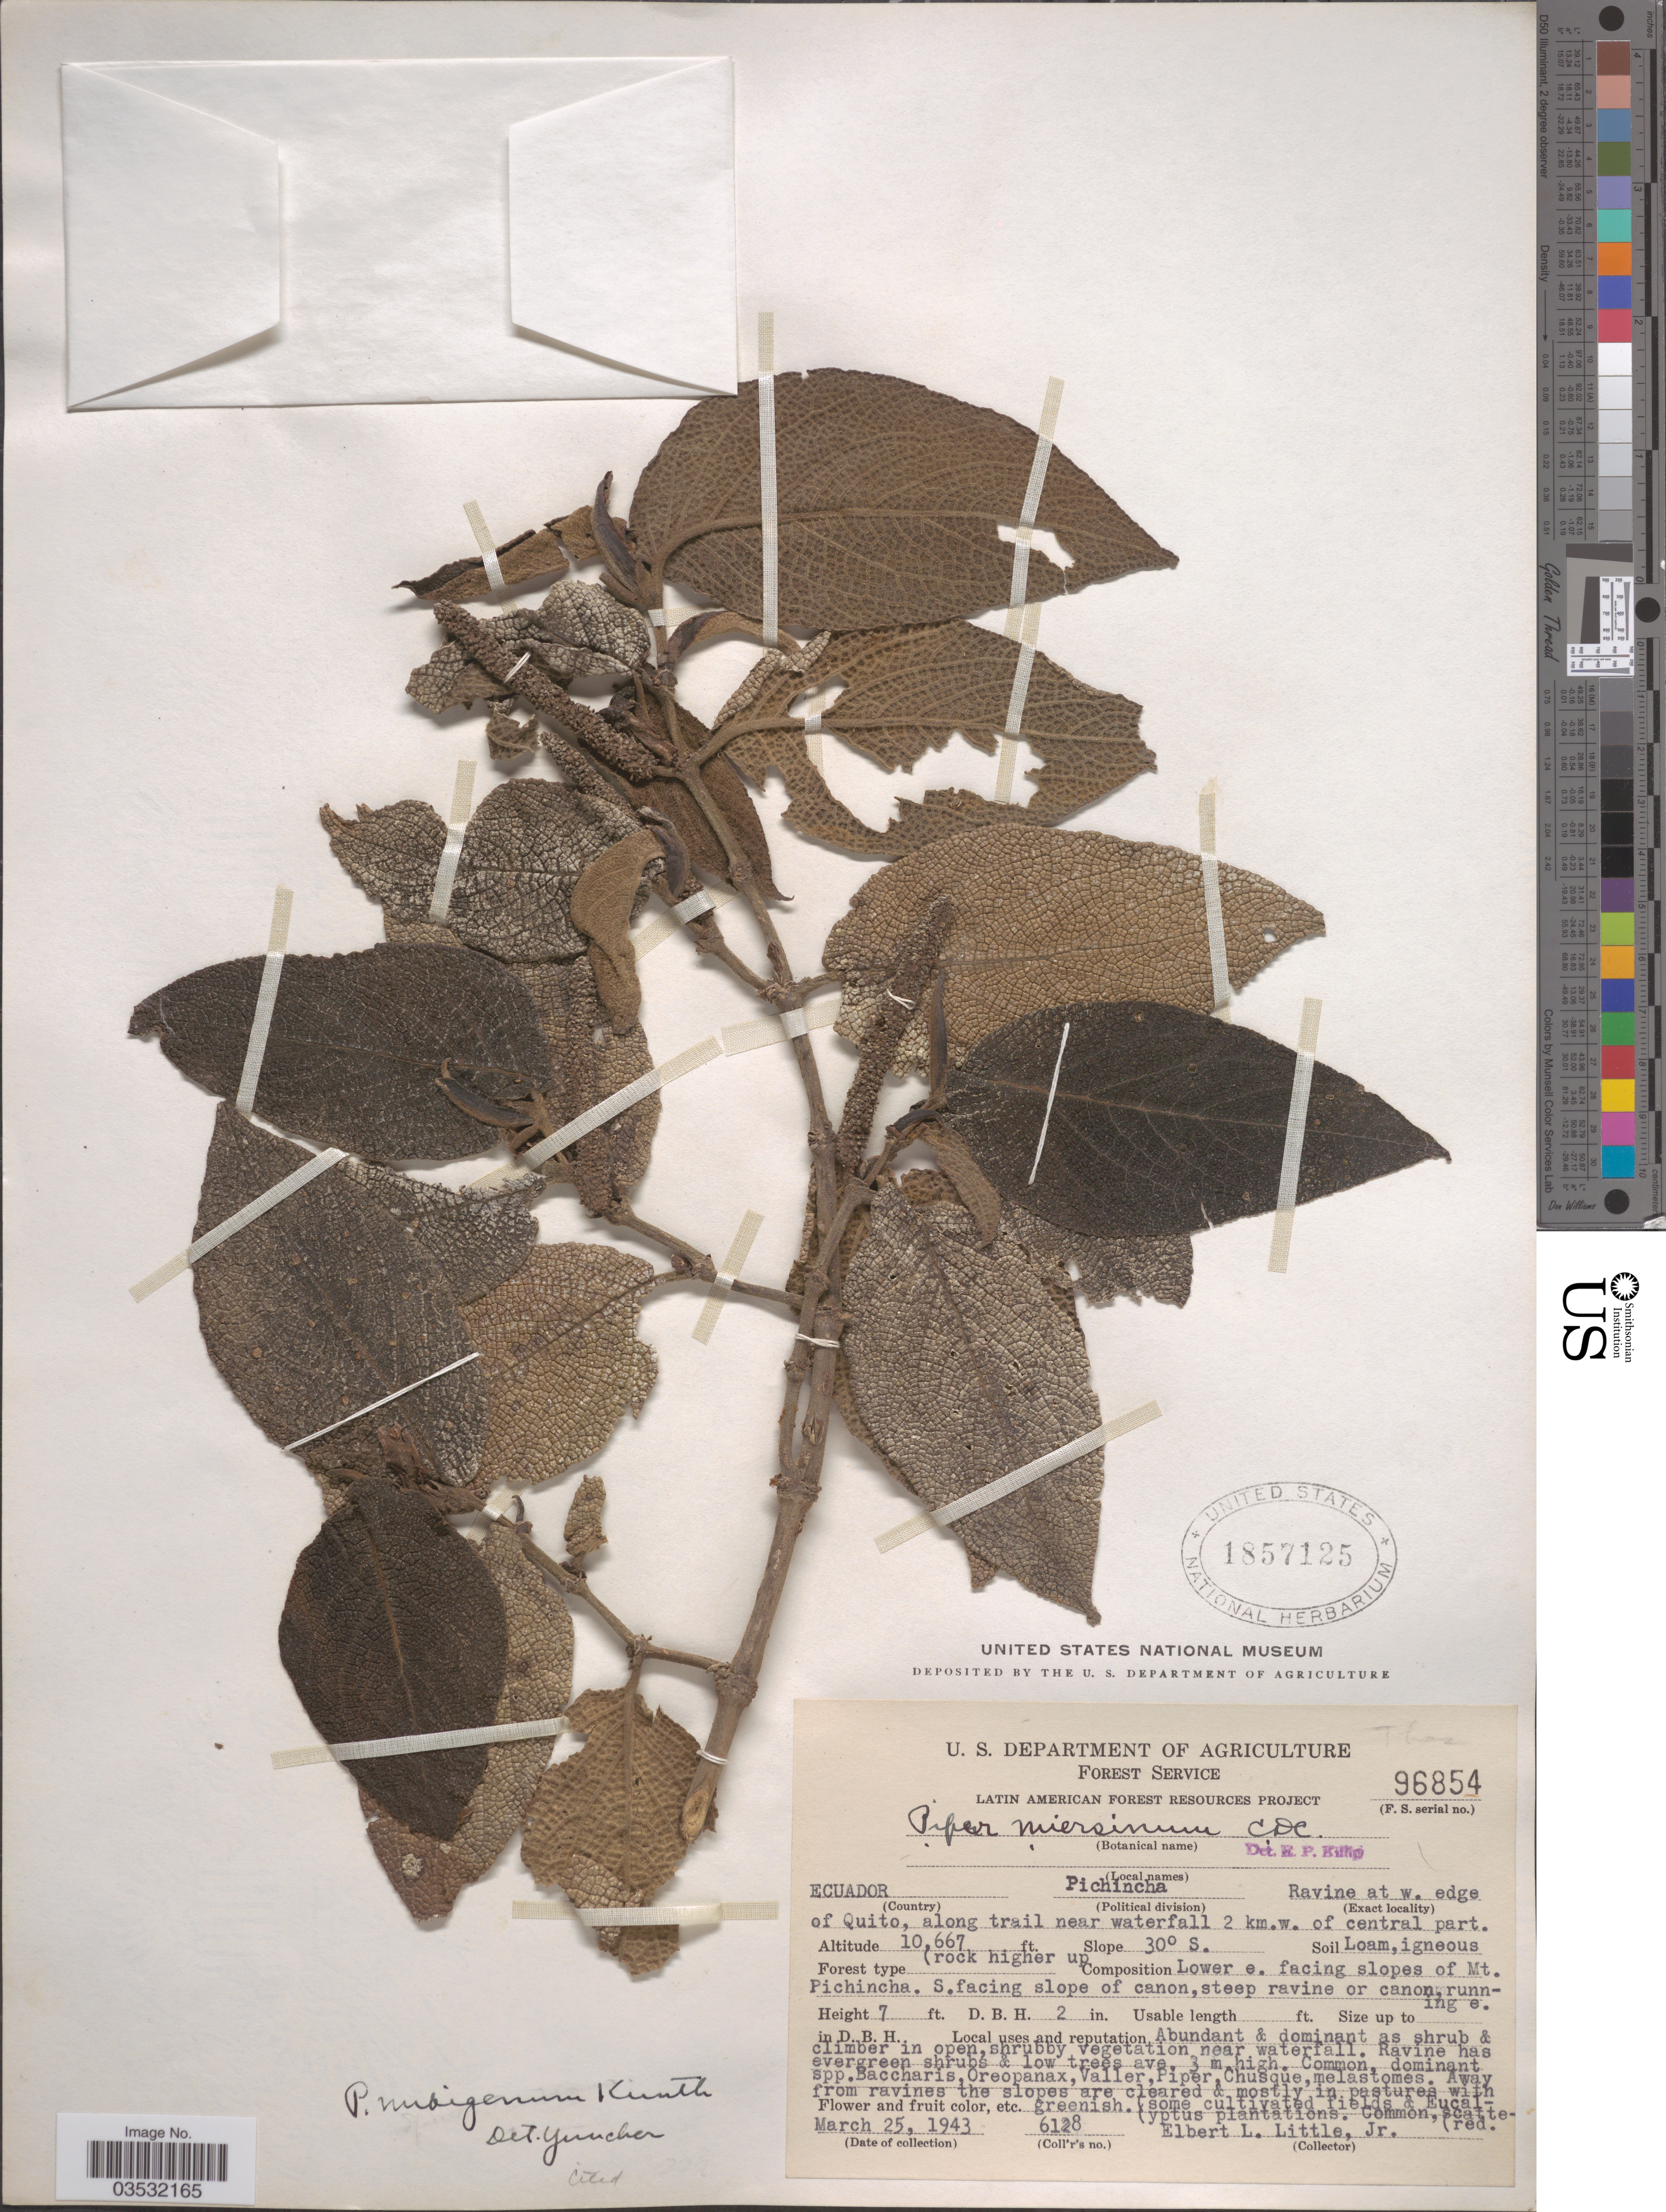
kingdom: Plantae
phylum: Tracheophyta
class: Magnoliopsida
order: Piperales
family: Piperaceae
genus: Piper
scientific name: Piper nubigenum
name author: Kunth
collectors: E. L. Little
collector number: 6128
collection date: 1943-03-25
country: Ecuador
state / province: Pichincha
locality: Ravine at w. edge of Quito, along trail near waterfall 2 km. w. of central part. Slope 30° S. Lower e. facing slopes of Mt. Pichincha. S. facing slope of canon, steep ravine or canon, running e.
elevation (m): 3251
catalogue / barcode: US 1857125